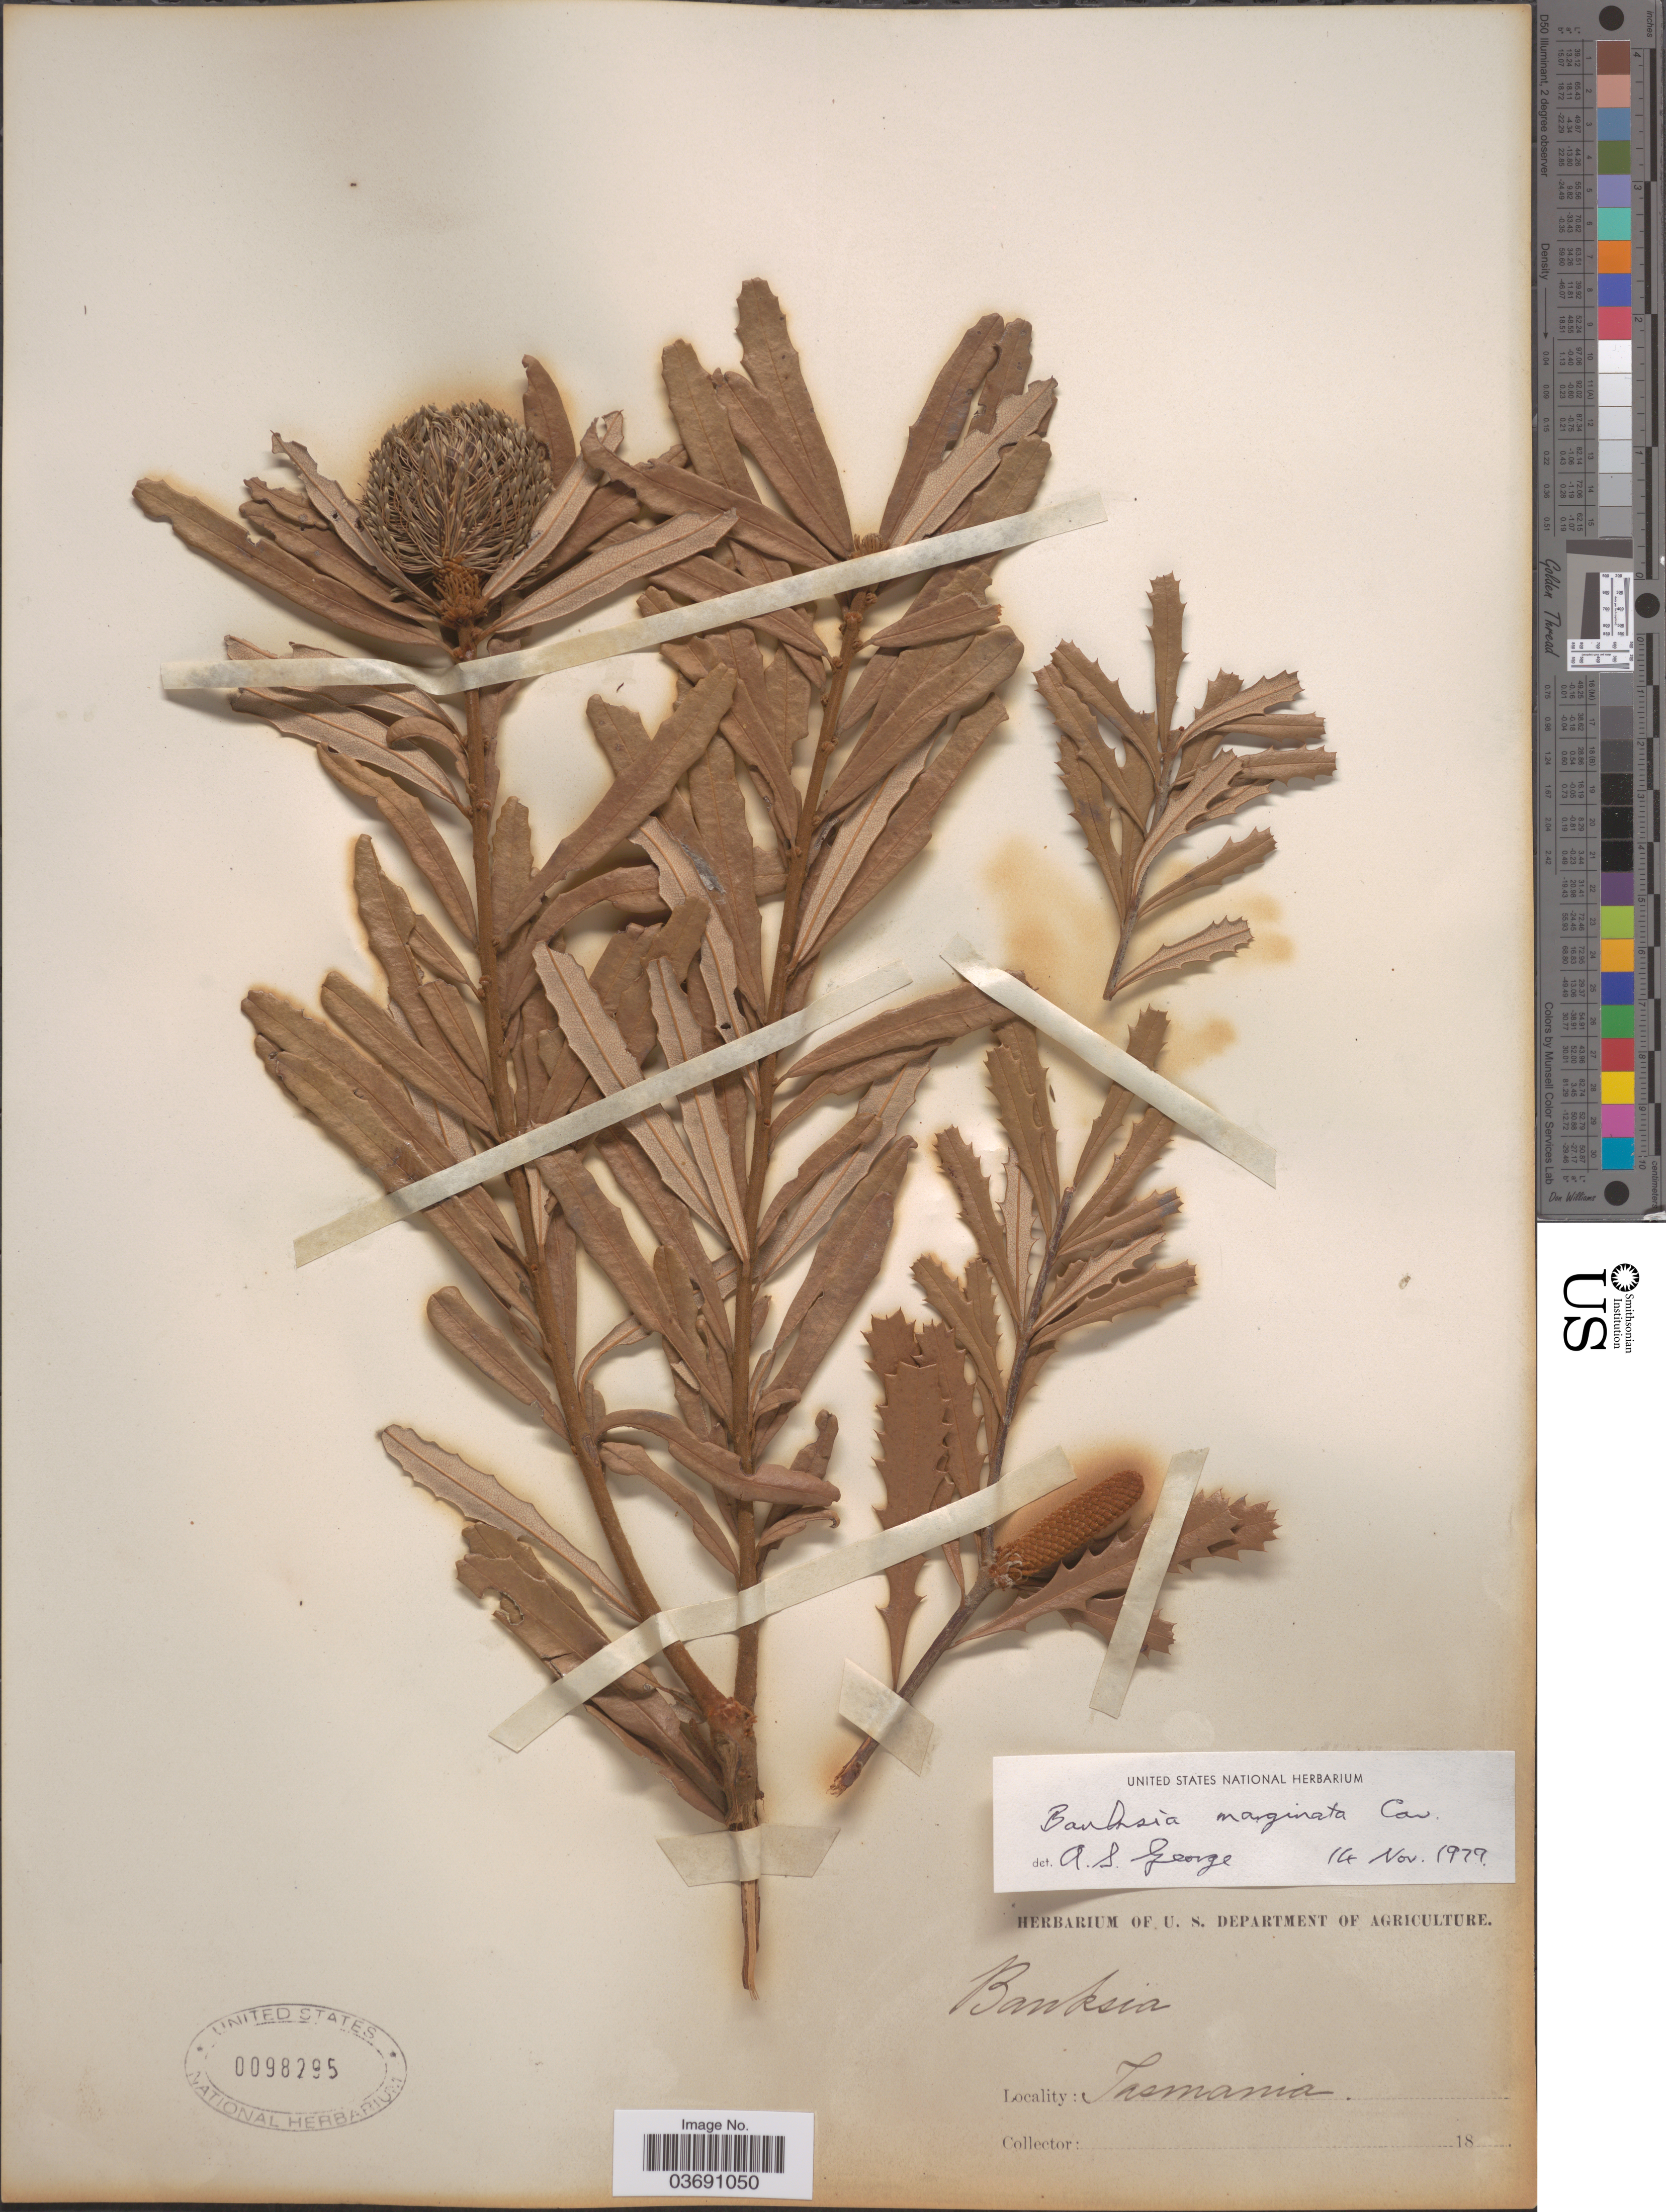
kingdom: Plantae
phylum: Tracheophyta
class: Magnoliopsida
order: Proteales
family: Proteaceae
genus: Banksia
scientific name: Banksia marginata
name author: Cav.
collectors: ex herb. U. S. Department of Agriculture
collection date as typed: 18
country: Australia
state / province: Tasmania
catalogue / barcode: US 98295